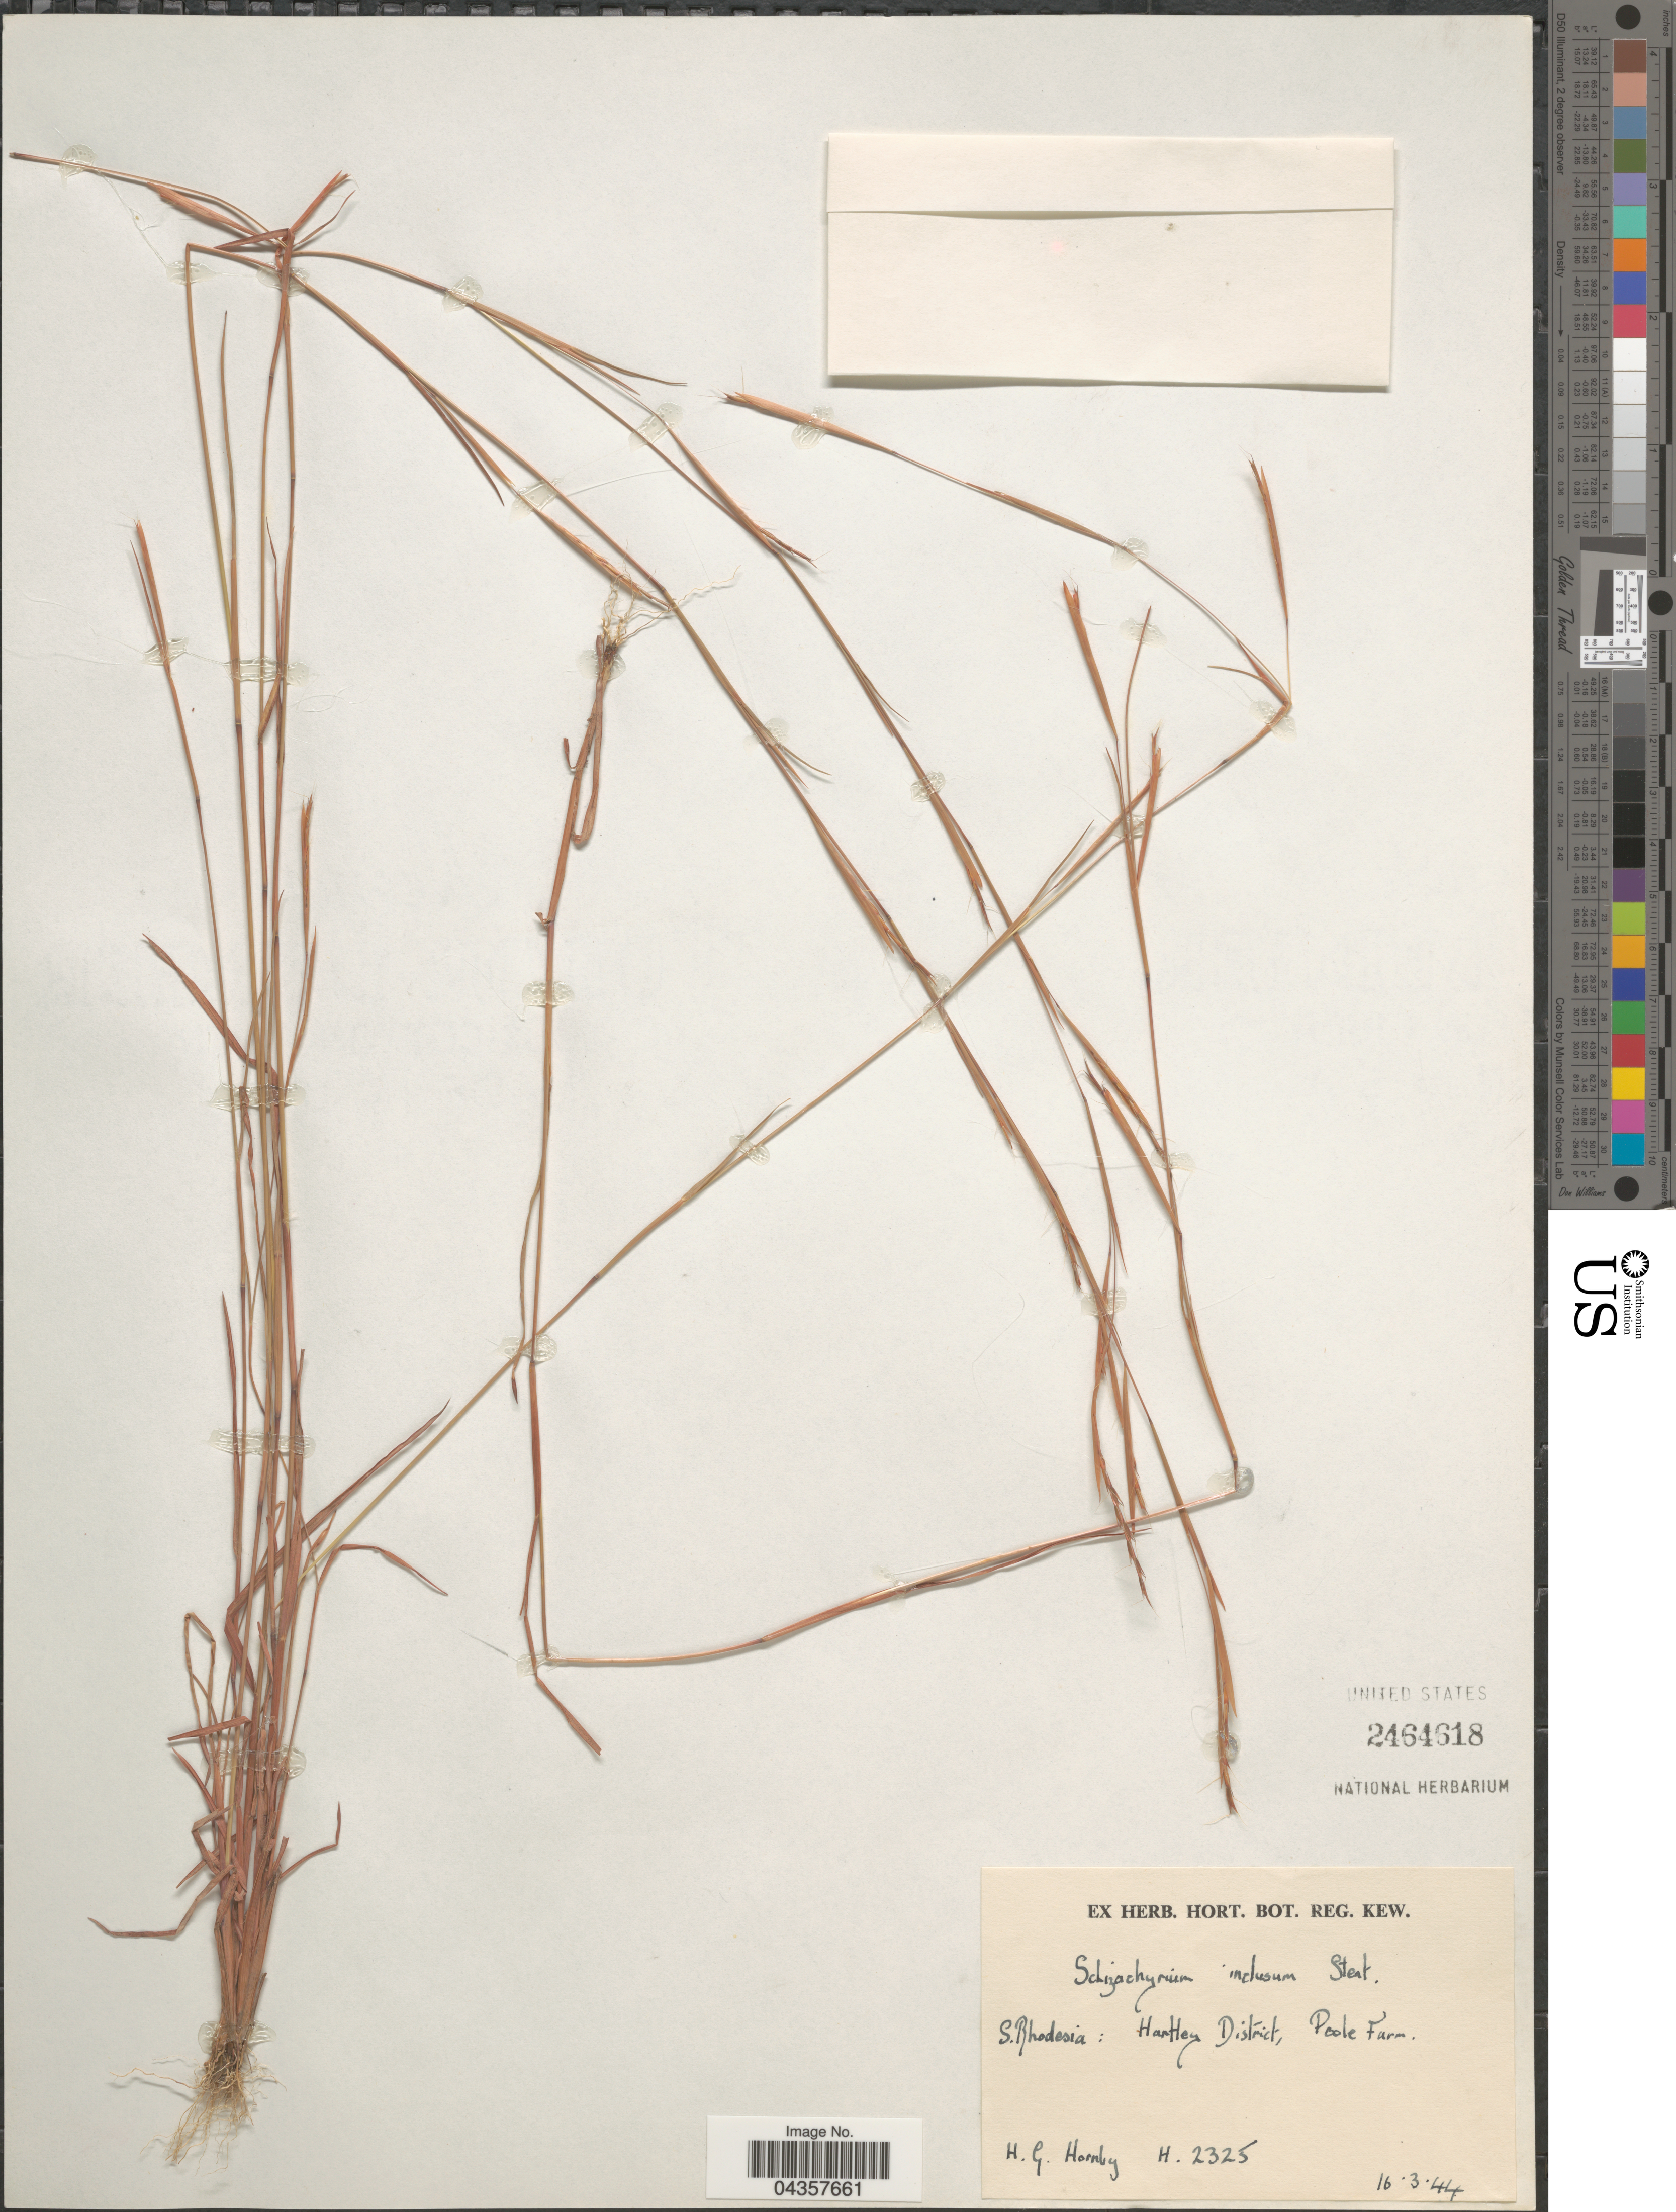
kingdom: Plantae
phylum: Tracheophyta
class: Liliopsida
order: Poales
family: Poaceae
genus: Schizachyrium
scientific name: Schizachyrium exile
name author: (Hochst.) Pilg.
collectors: H. Hornby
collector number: H. 2325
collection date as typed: Transcribed d/m/y: 16/3/44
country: Zimbabwe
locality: S. Rhodesia: Hartley District, Poole Farm.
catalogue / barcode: US 2464618